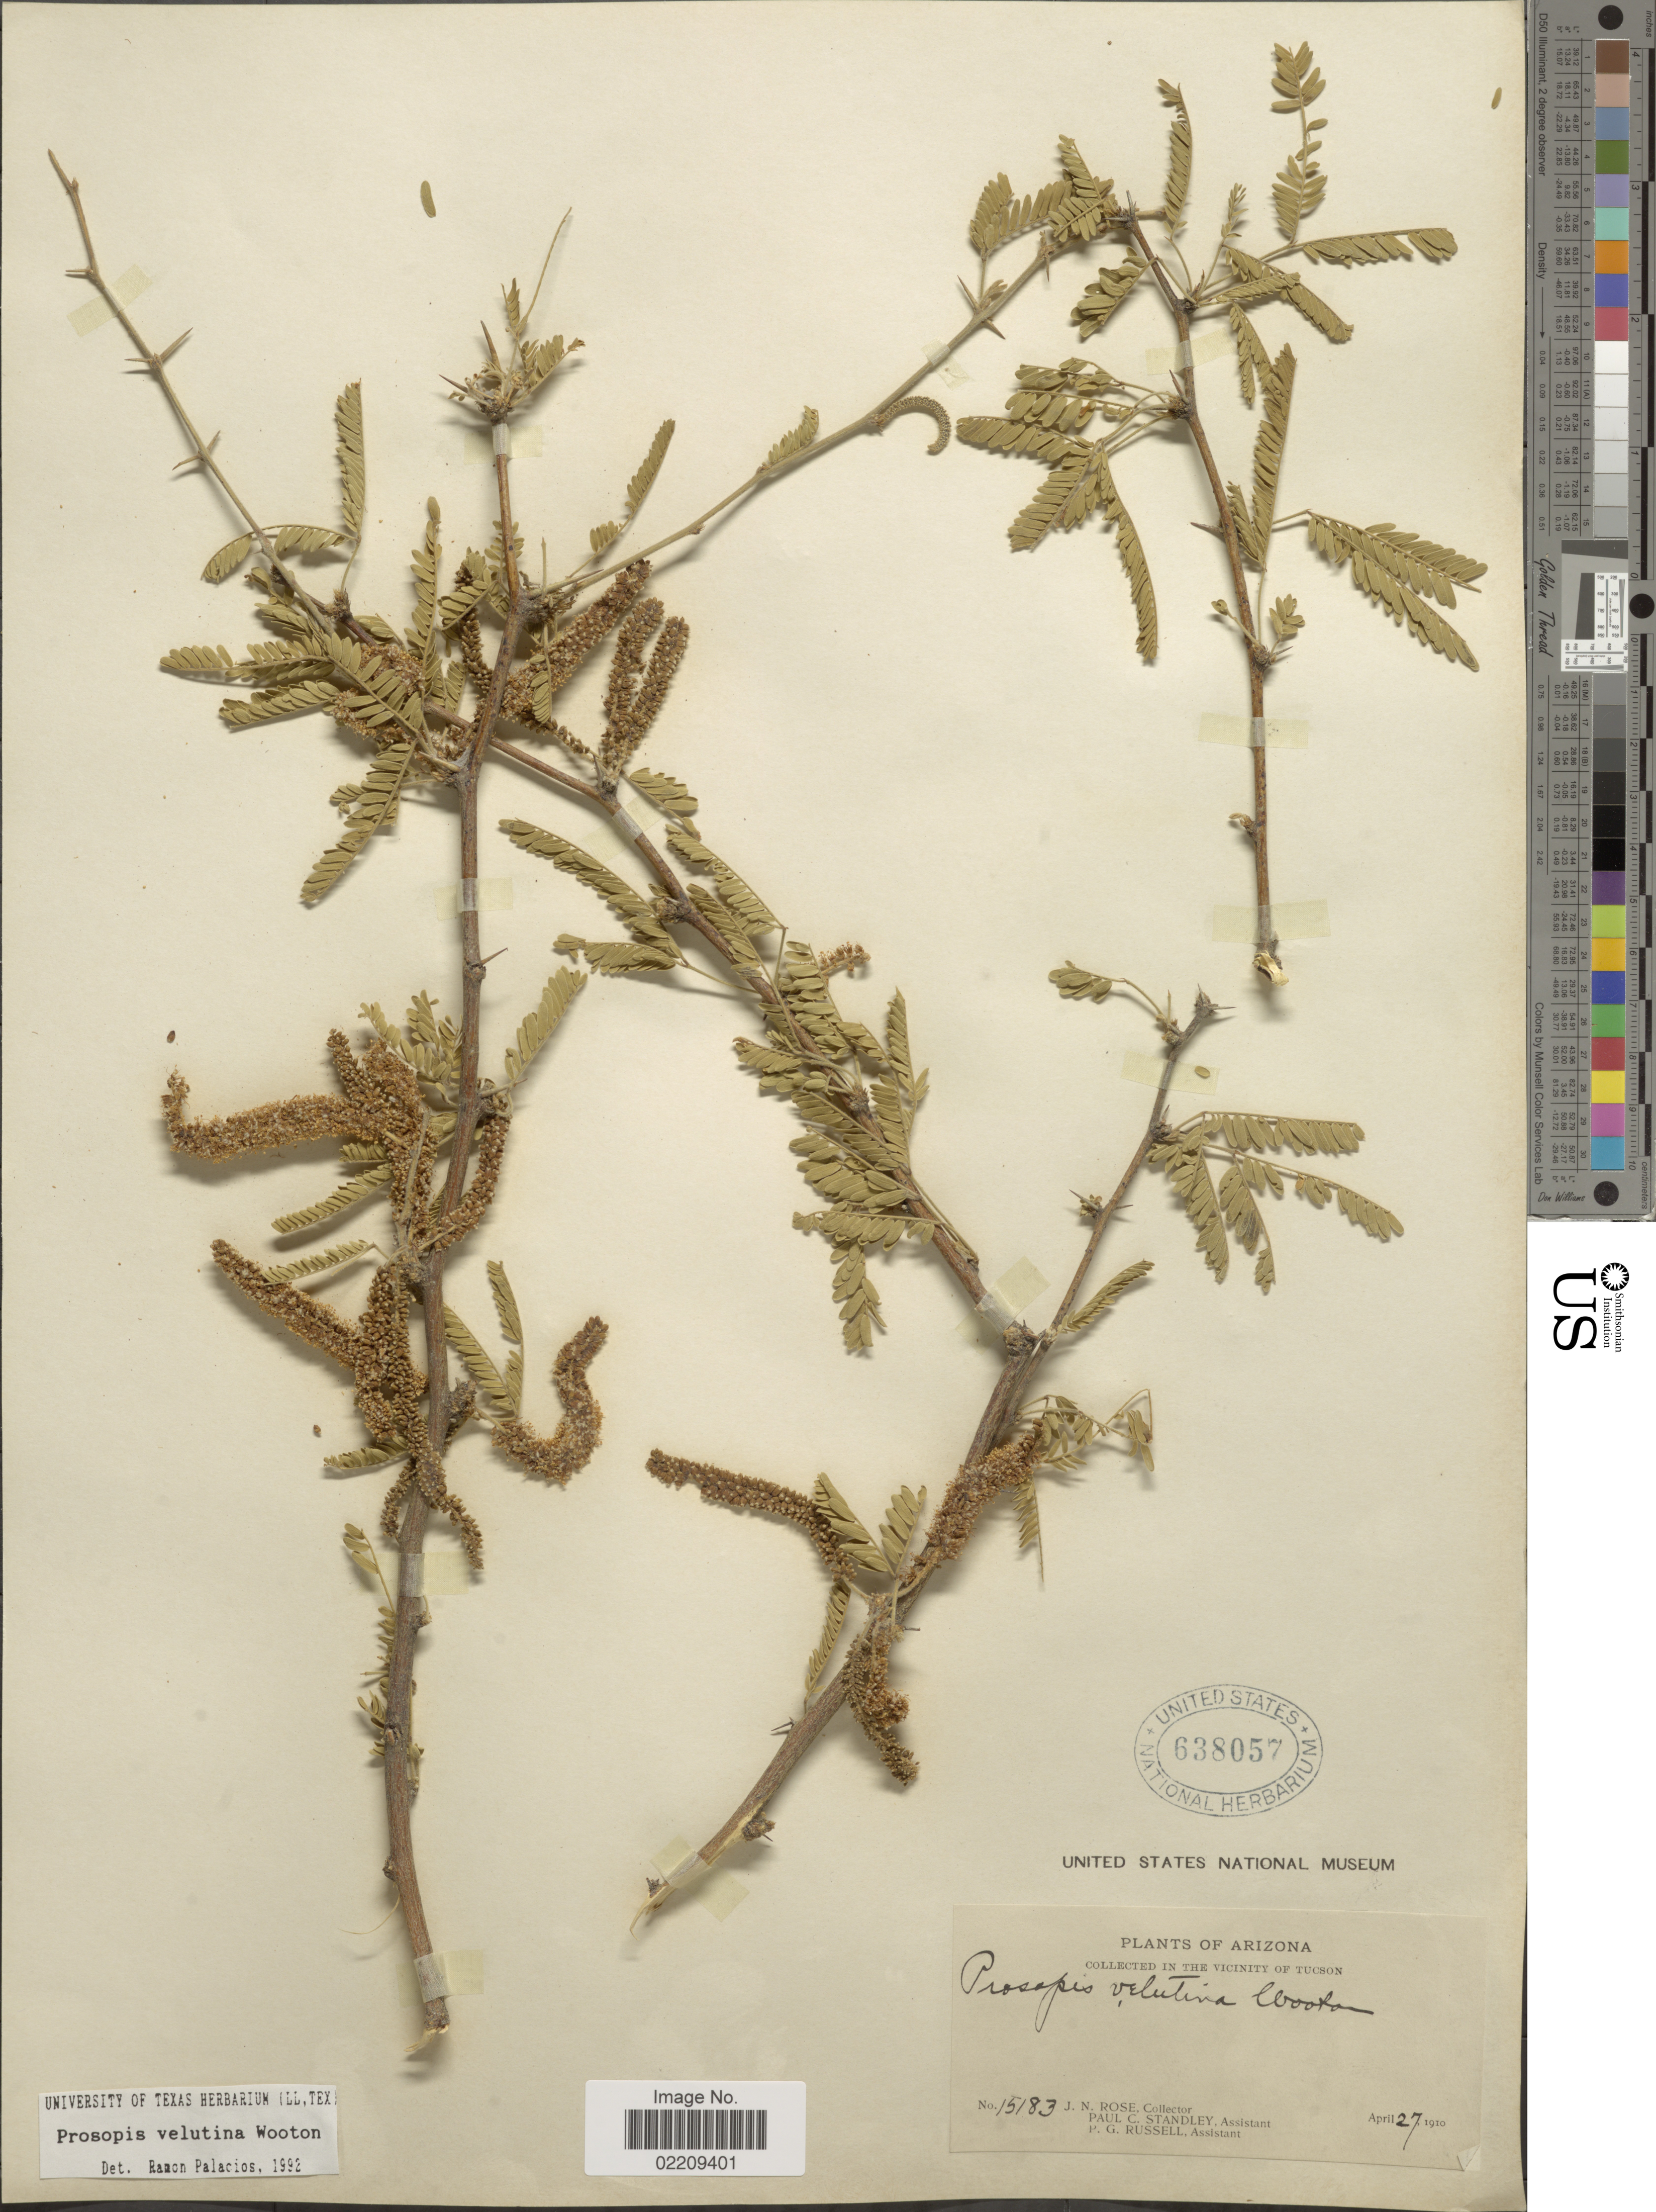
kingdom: Plantae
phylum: Tracheophyta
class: Magnoliopsida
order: Fabales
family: Fabaceae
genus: Neltuma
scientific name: Neltuma velutina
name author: (Wooton) Britton & Rose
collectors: J. N. Rose, P. C. Standley & P. G. Russell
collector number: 15183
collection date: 1910-04-27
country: United States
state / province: Arizona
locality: In the vicinity of Tucson.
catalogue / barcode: US 638057